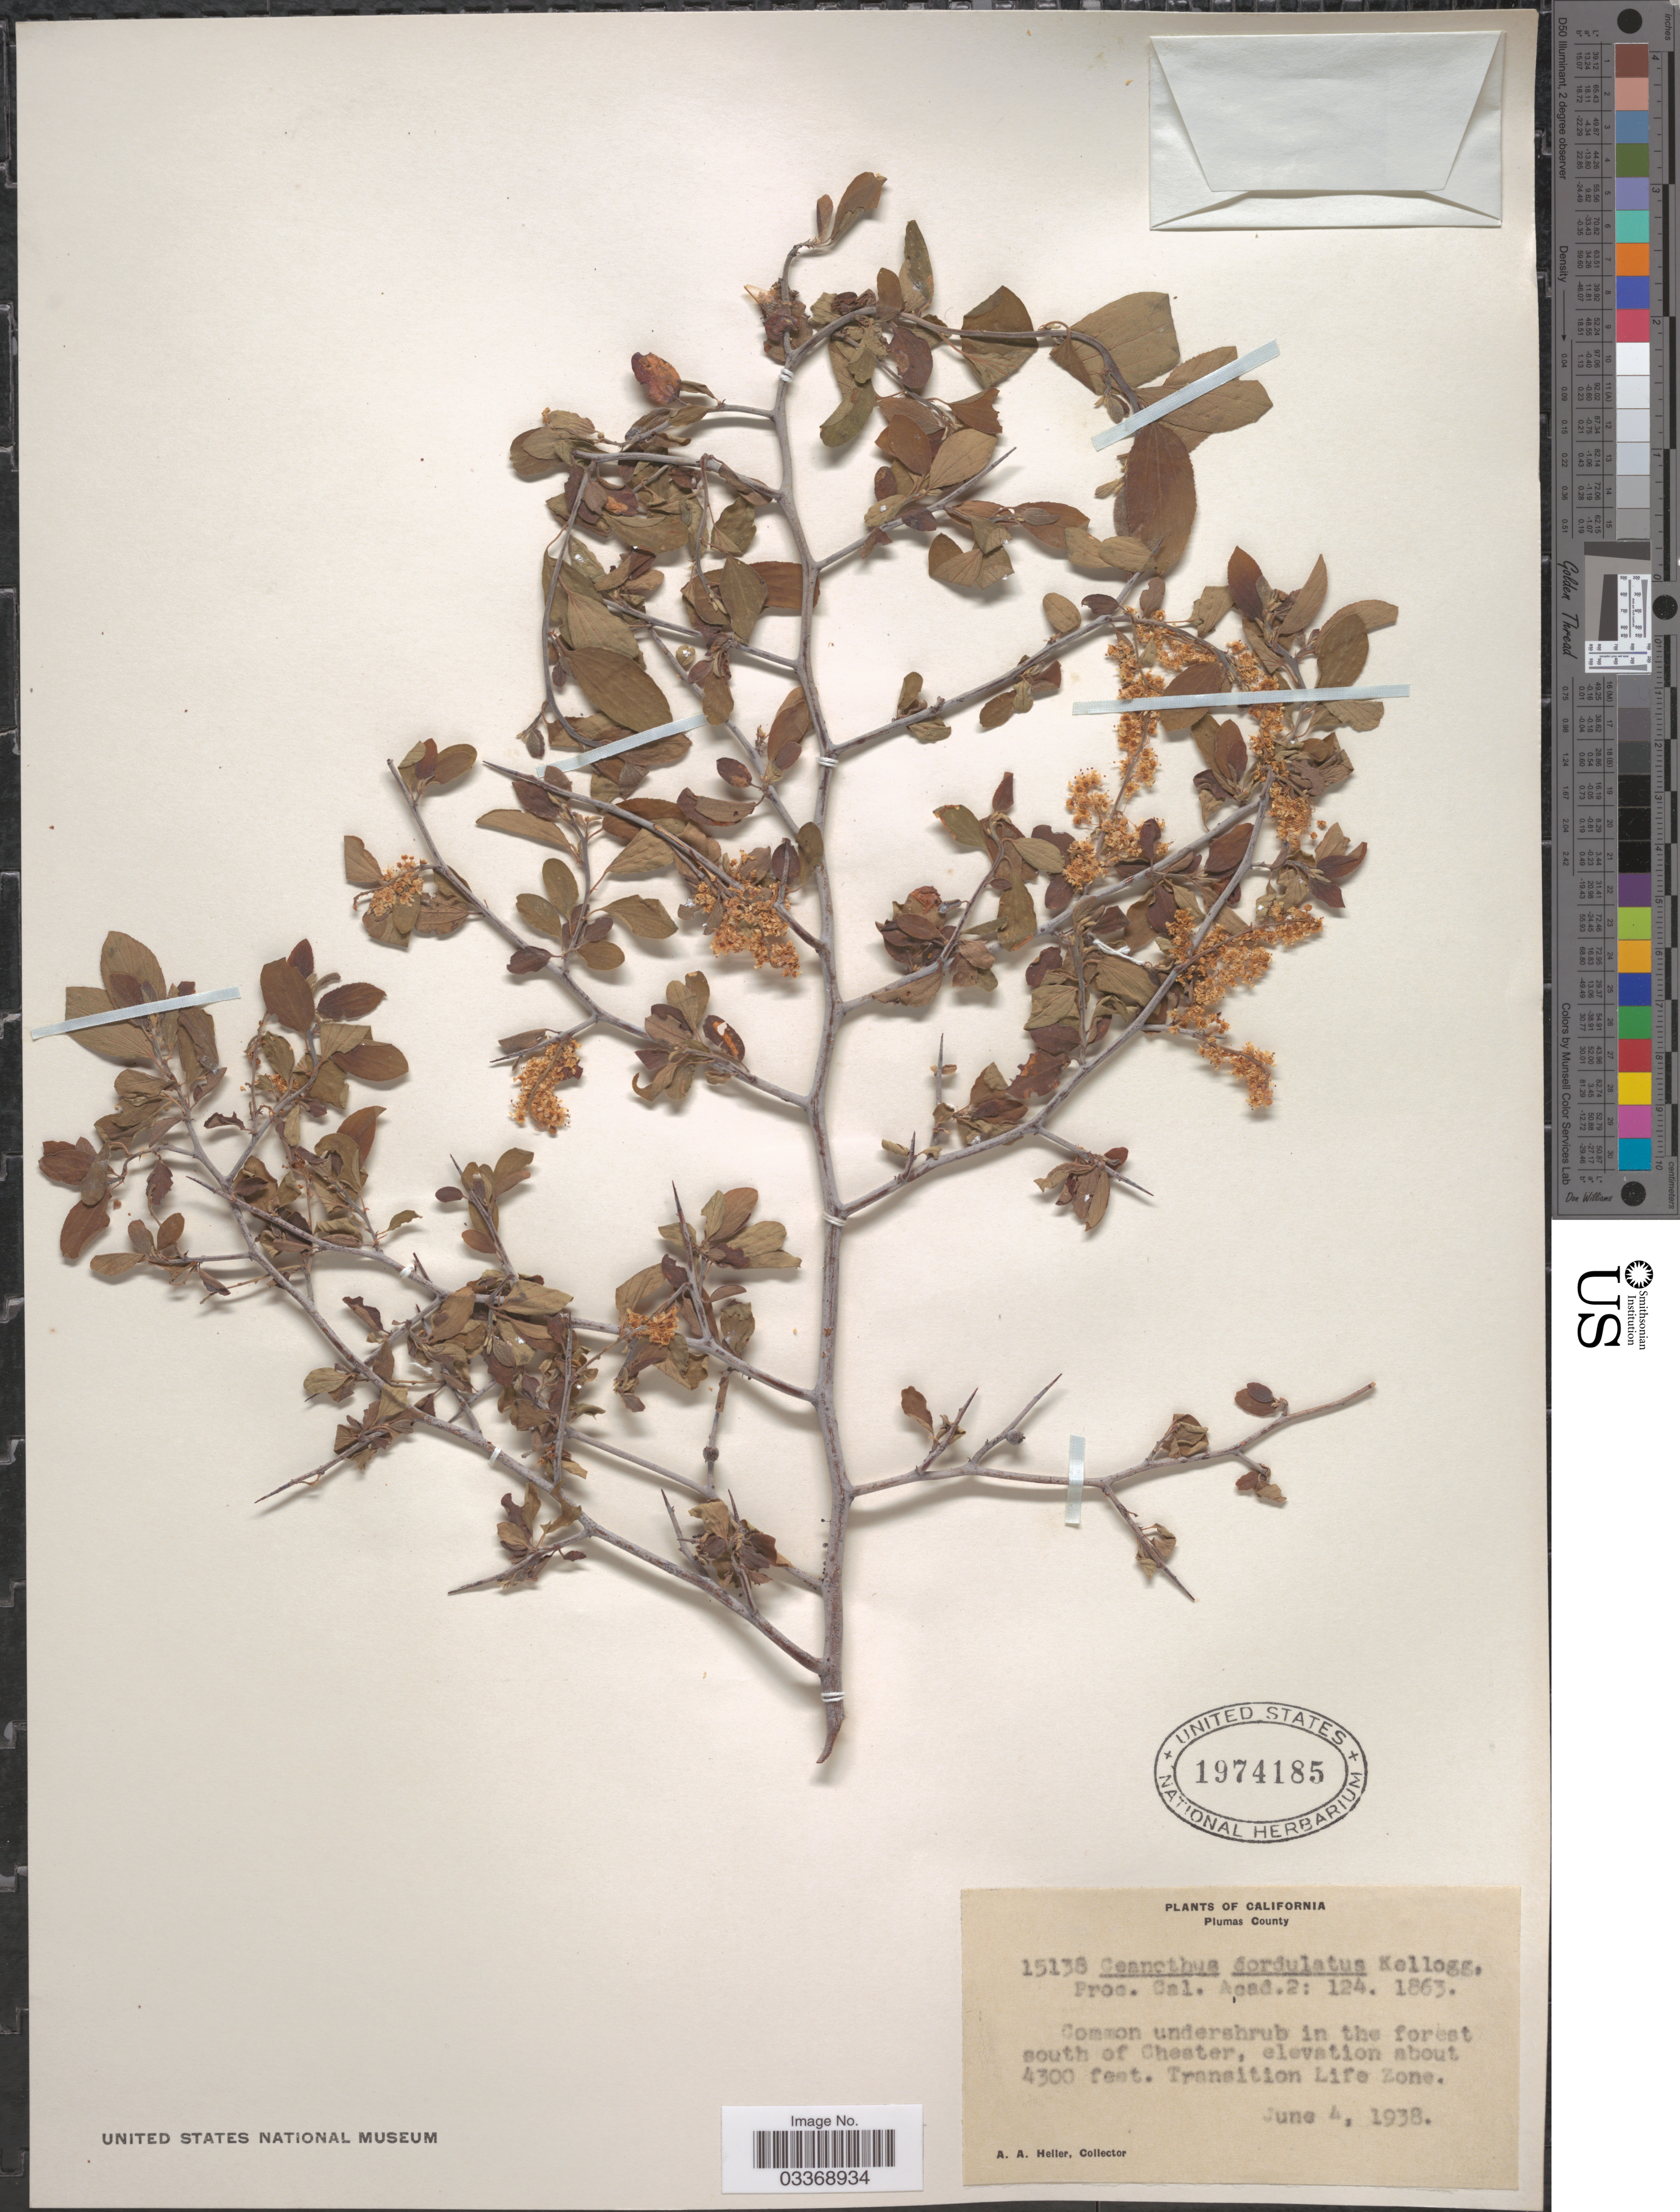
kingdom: Plantae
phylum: Tracheophyta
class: Magnoliopsida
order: Rosales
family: Rhamnaceae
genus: Ceanothus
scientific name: Ceanothus cordulatus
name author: Kellogg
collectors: A. A. Heller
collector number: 15138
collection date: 1938-06-04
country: United States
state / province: California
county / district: Plumas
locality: Plumas County. South of Chester. Transition Life Zone.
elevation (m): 1311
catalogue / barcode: US 1974185